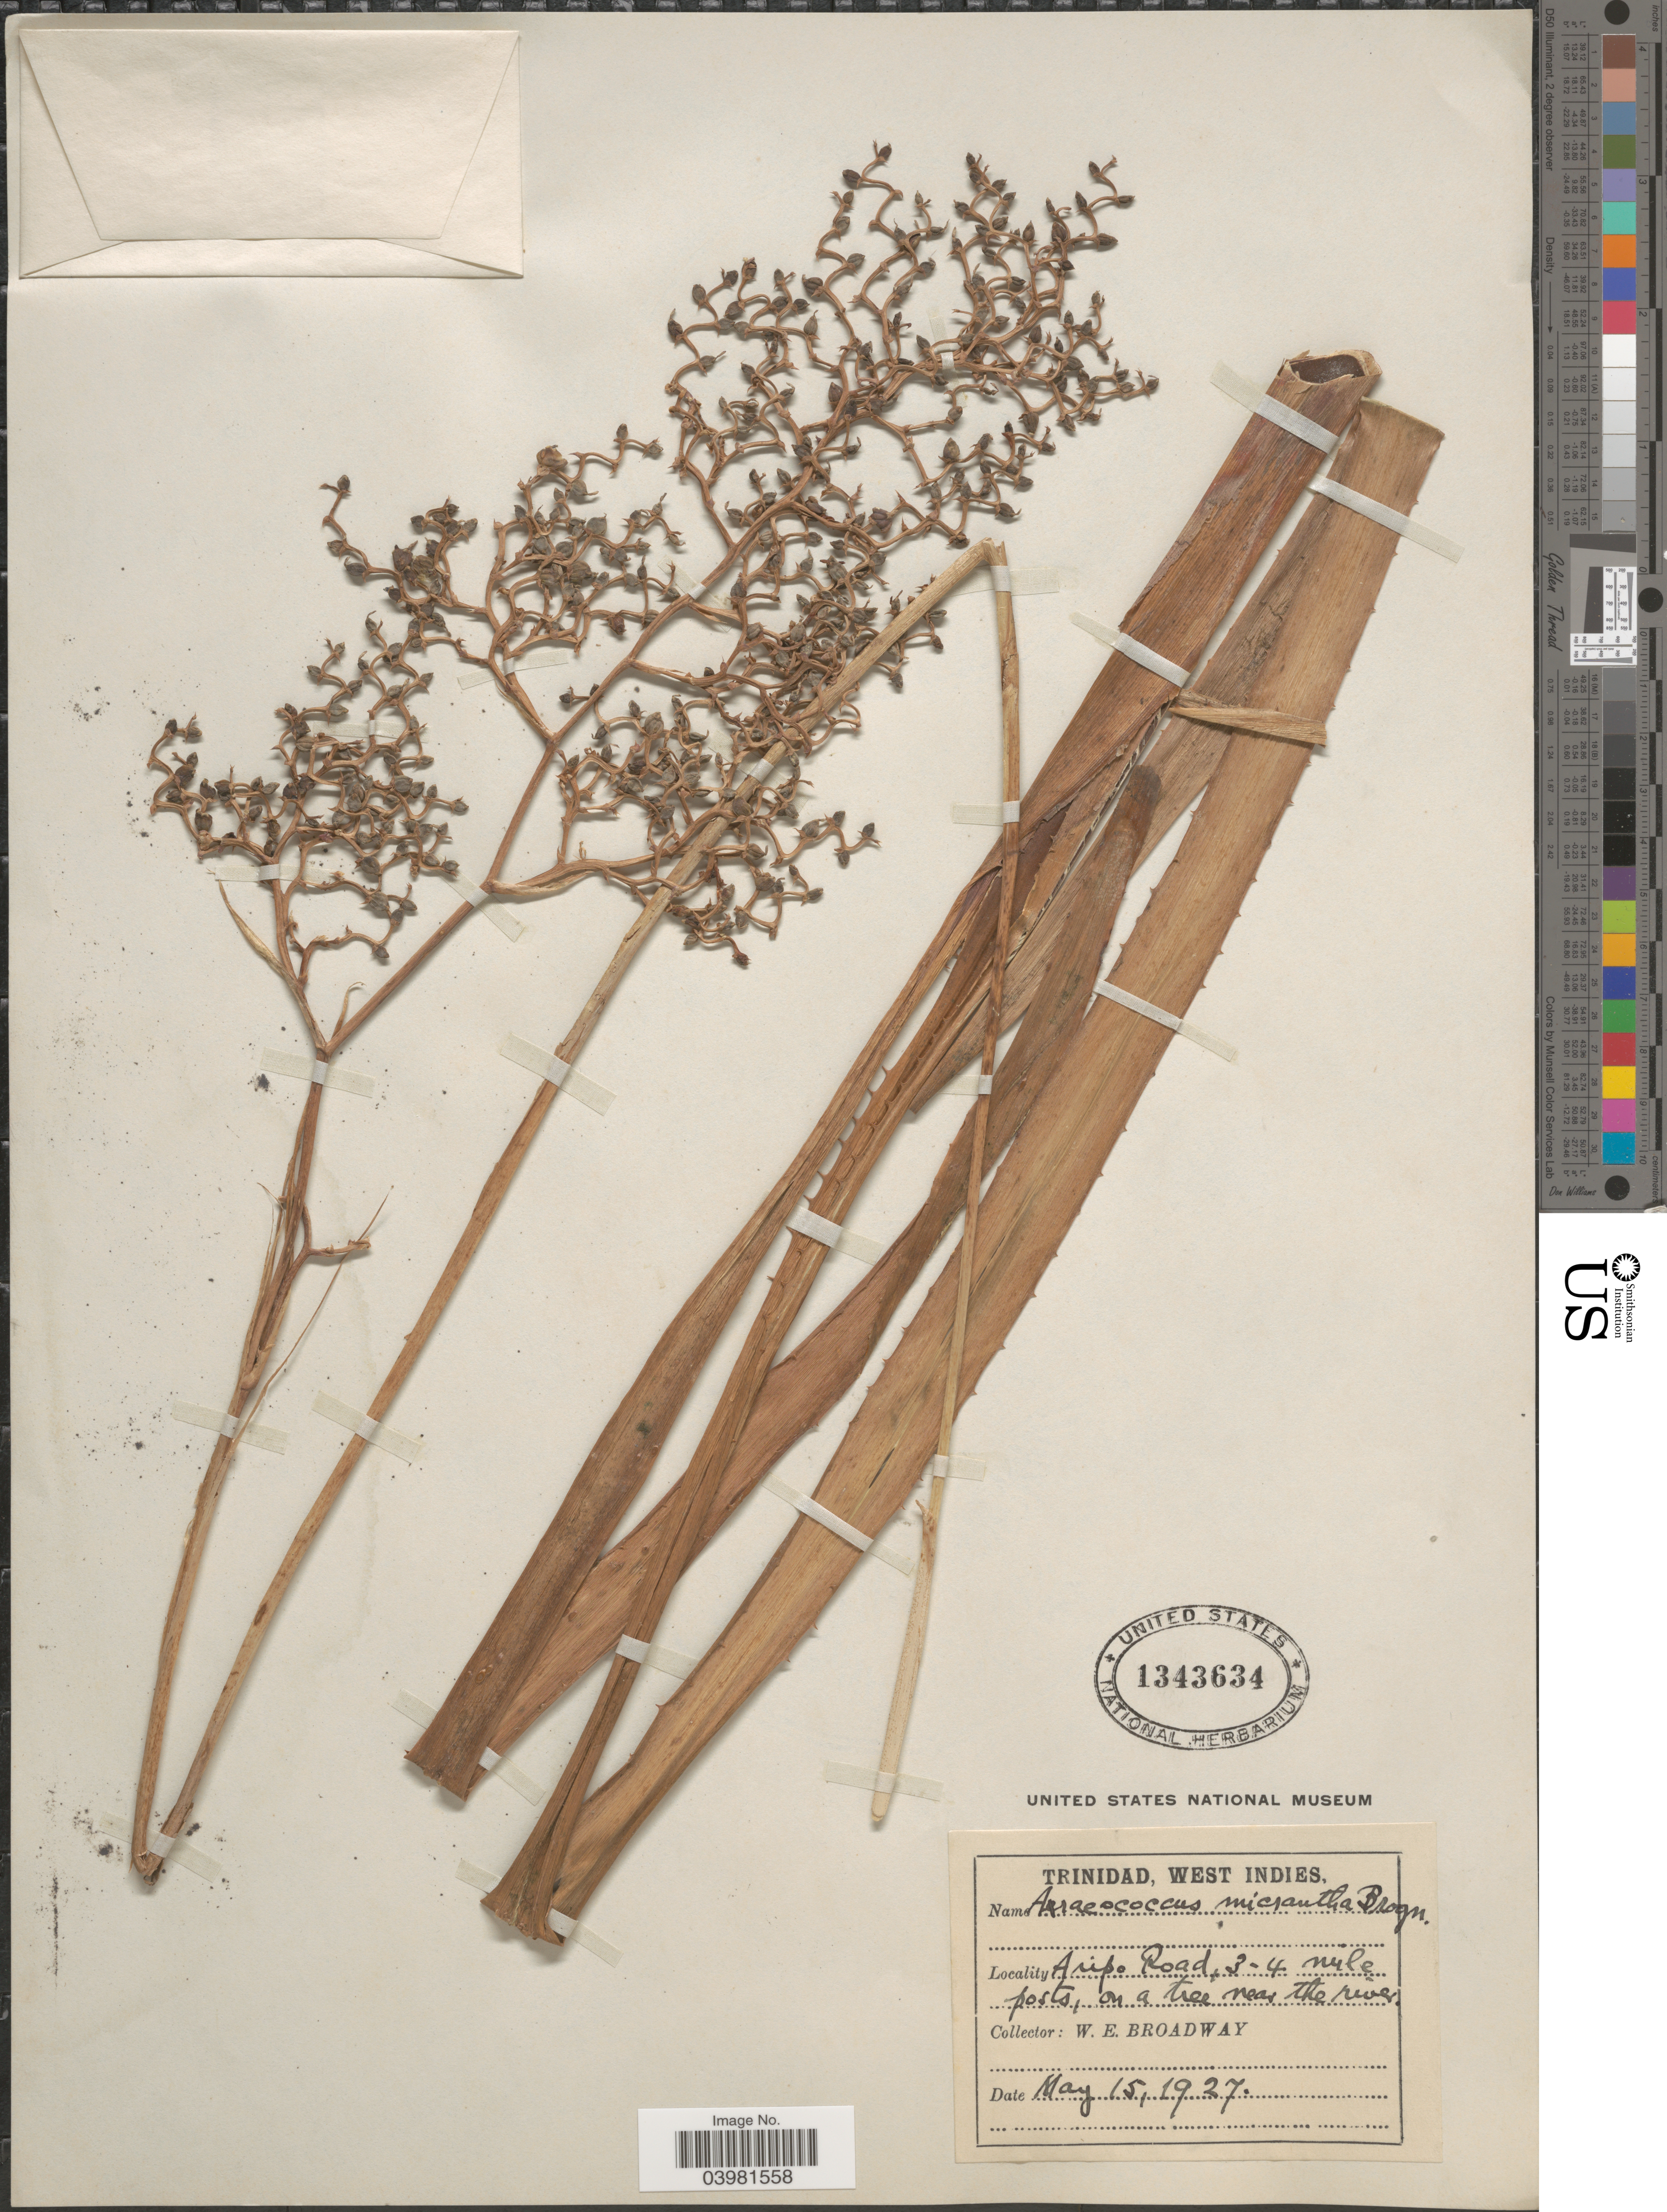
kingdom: Plantae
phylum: Tracheophyta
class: Liliopsida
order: Poales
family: Bromeliaceae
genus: Araeococcus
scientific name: Araeococcus micranthus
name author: Brongn.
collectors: W. E. Broadway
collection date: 1927-05-15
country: Trinidad and Tobago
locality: Trinidad, West Indies. Aripo Road, 3-4 mile posts, on a tree near the river.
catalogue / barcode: US 1343634